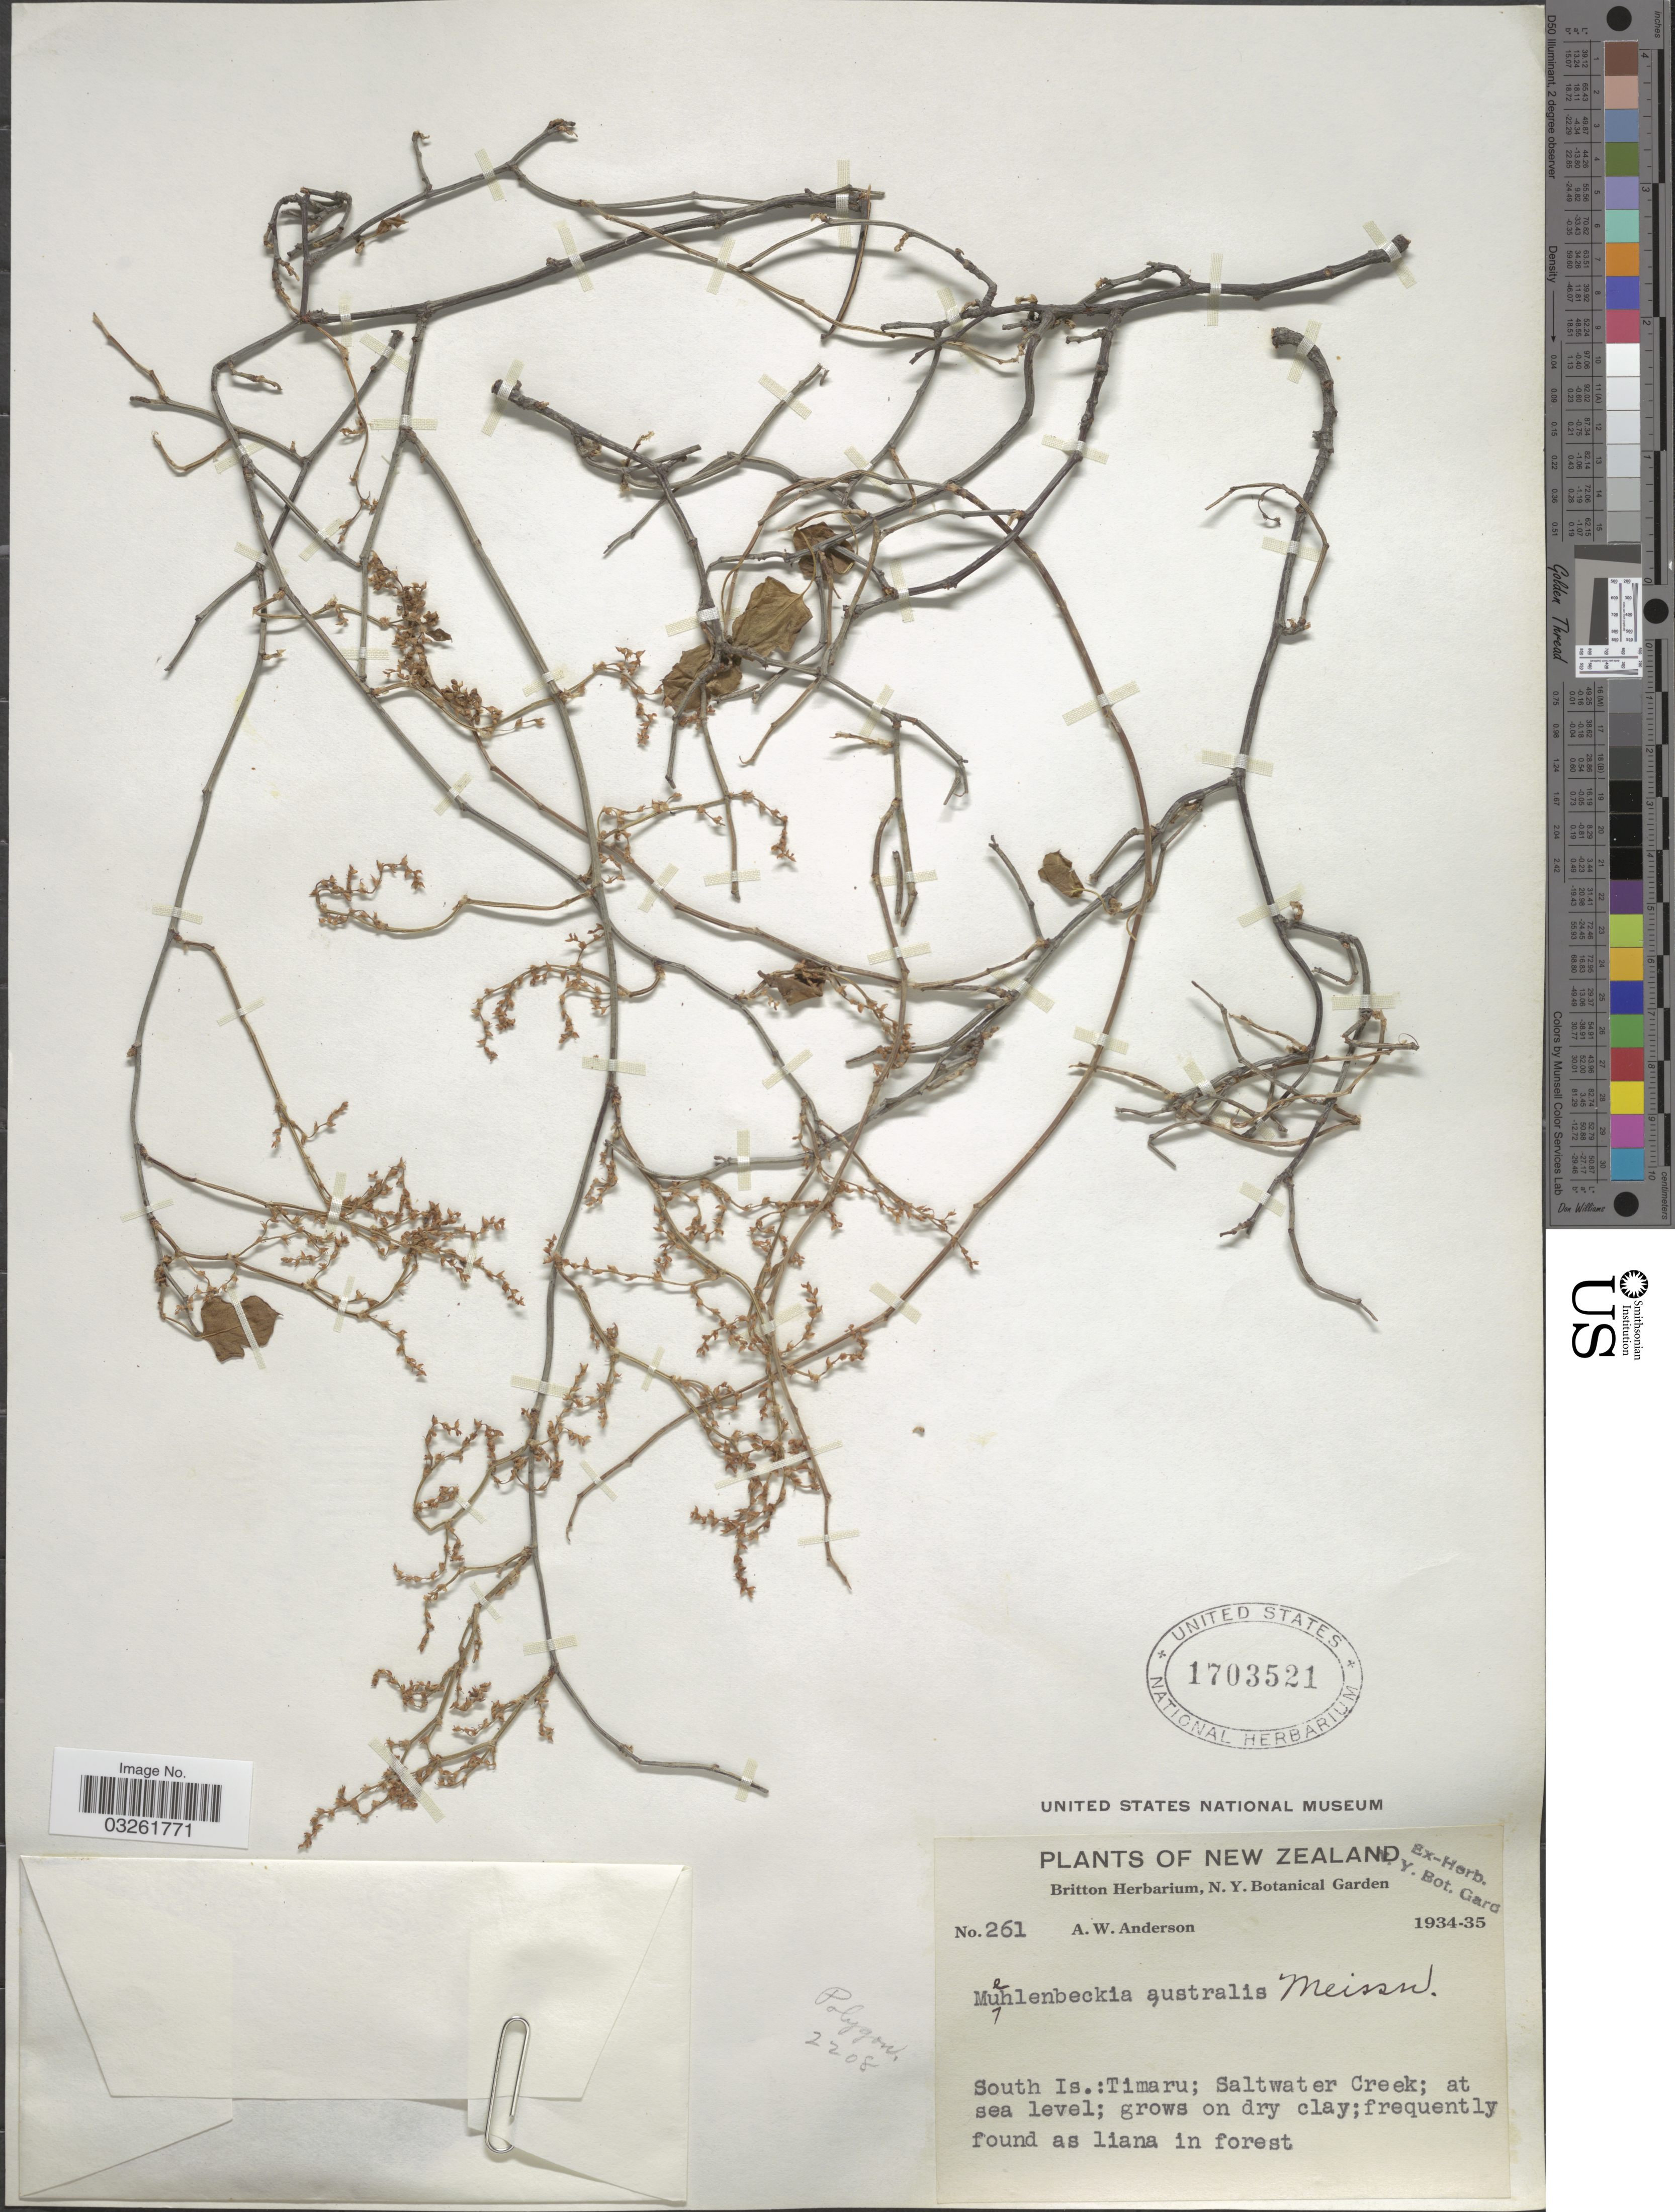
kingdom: Plantae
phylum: Tracheophyta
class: Magnoliopsida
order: Caryophyllales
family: Polygonaceae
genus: Muehlenbeckia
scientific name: Muehlenbeckia australis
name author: Meisn.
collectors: A. W. Anderson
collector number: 261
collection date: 1934/1935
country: New Zealand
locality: South Is.: Timaru; Saltwater Creek.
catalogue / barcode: US 1703521